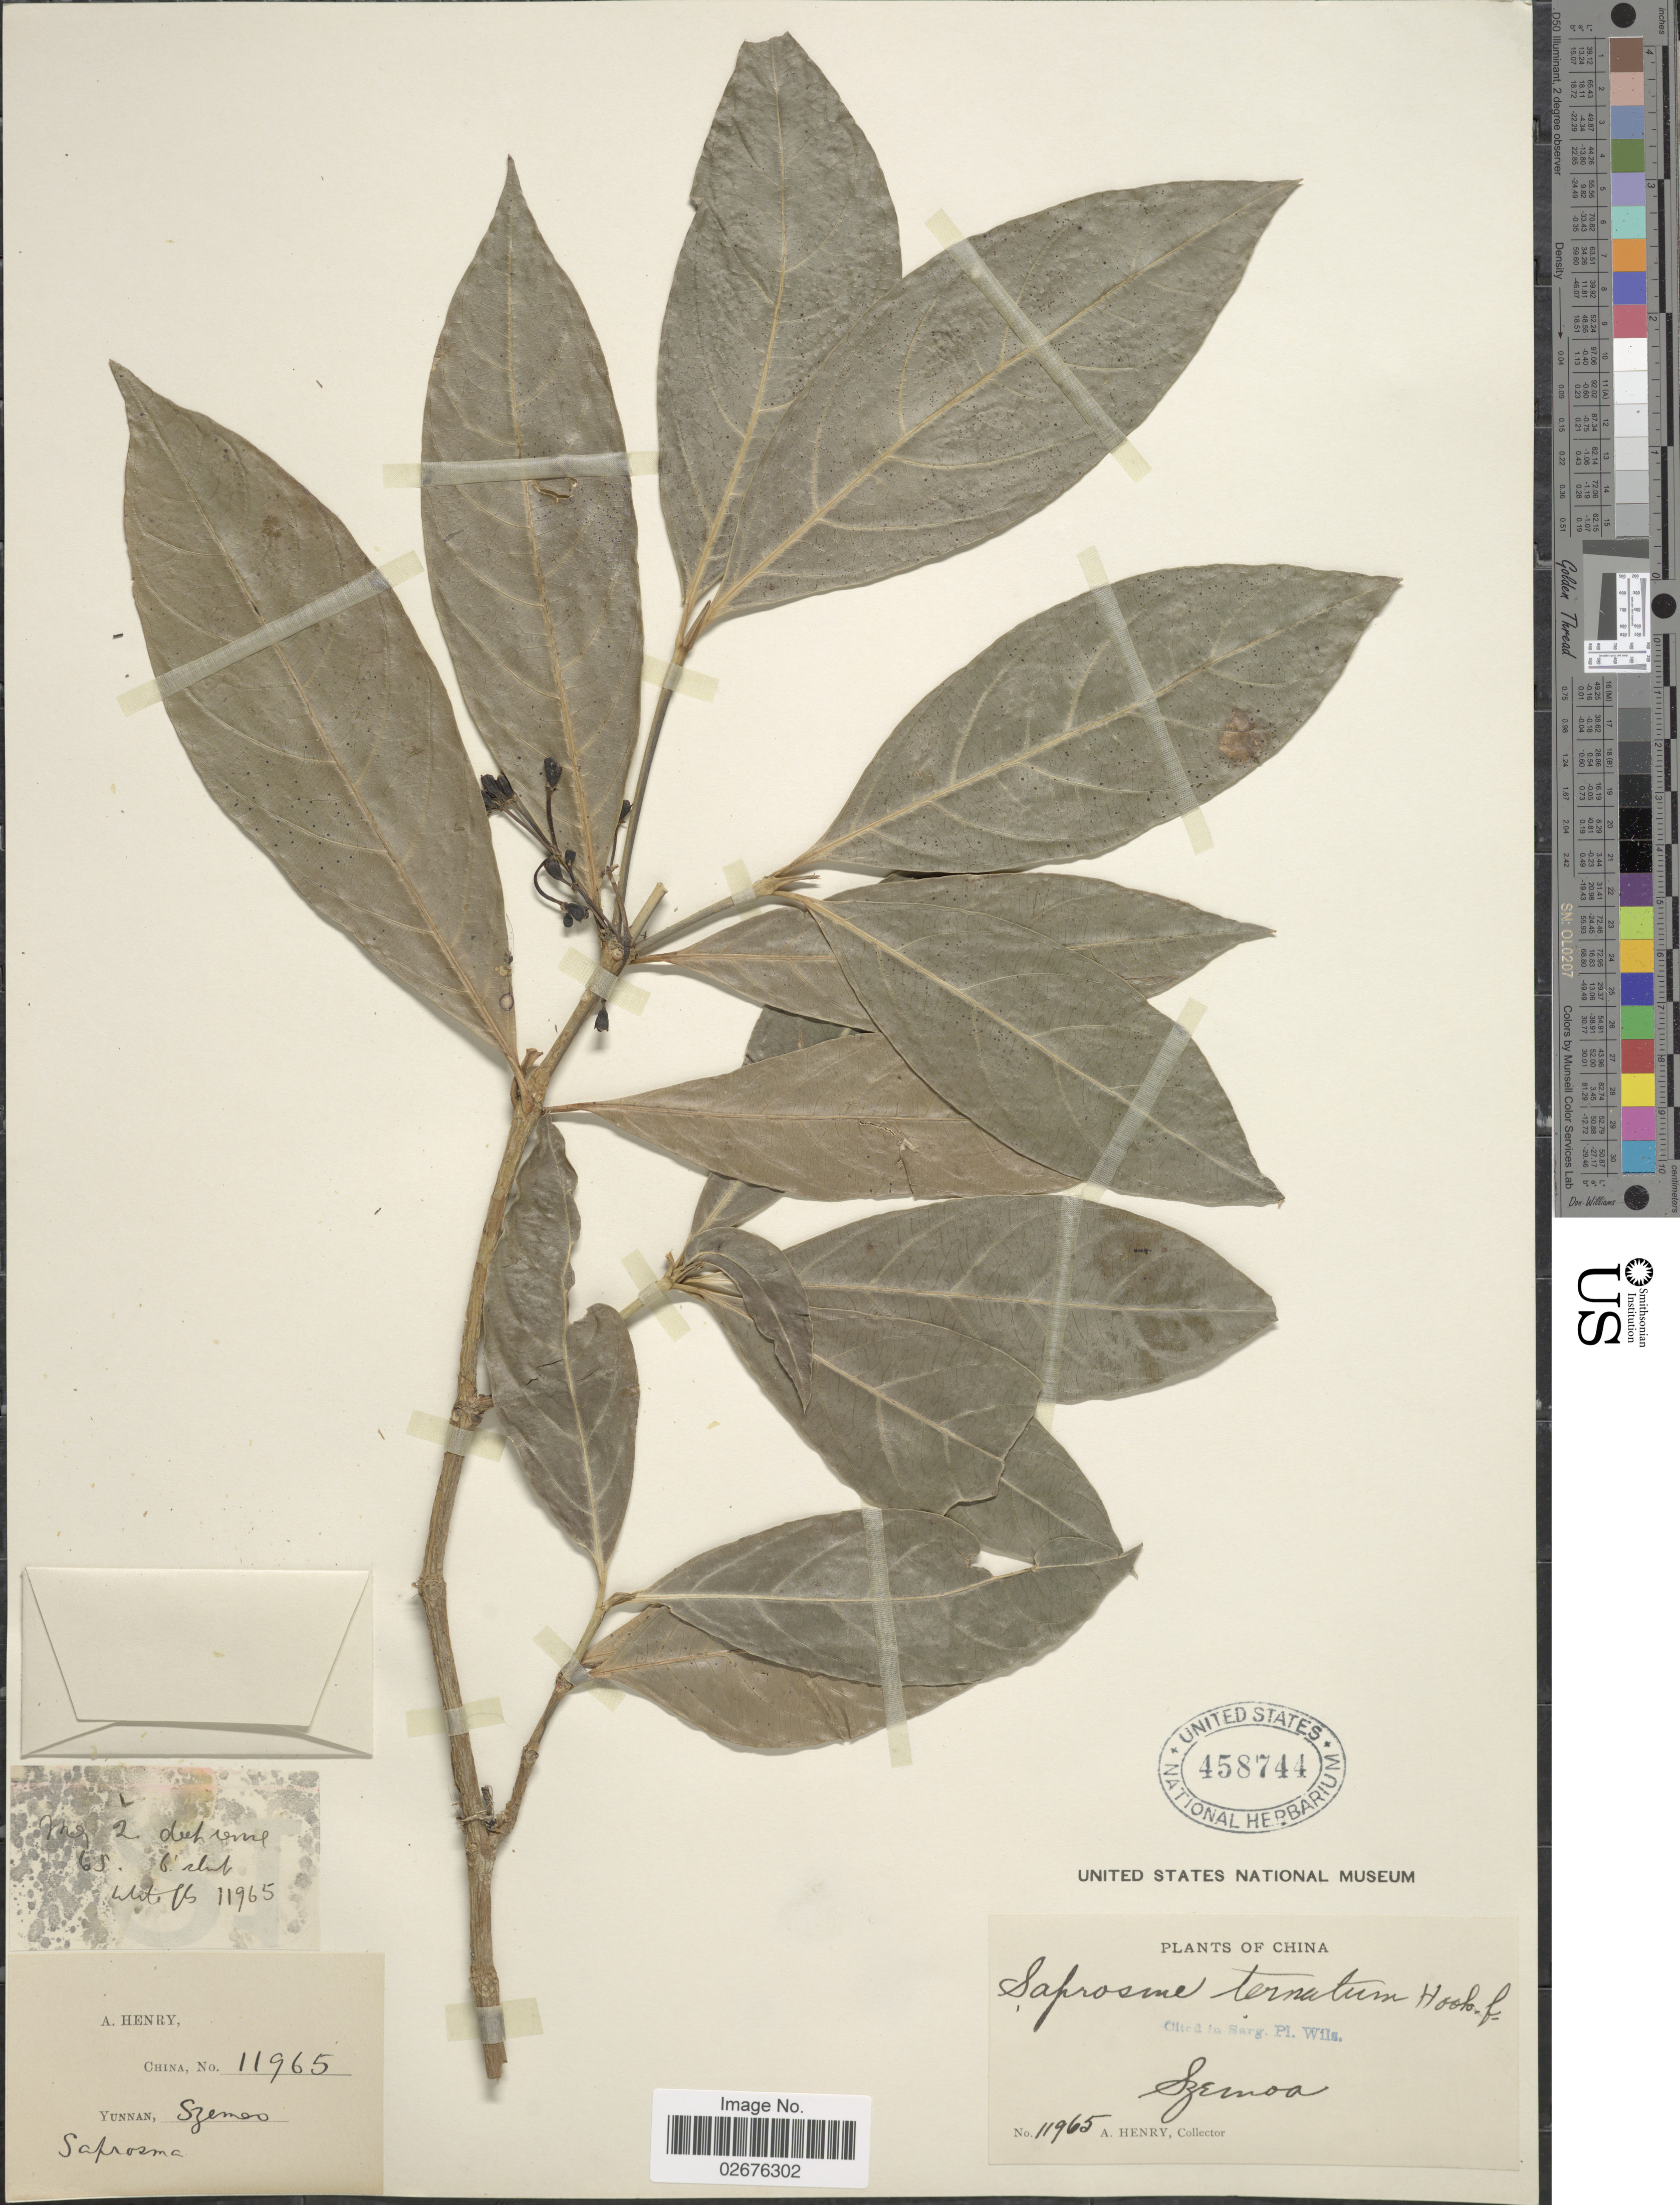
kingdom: Plantae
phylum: Tracheophyta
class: Magnoliopsida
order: Gentianales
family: Rubiaceae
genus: Saprosma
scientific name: Saprosma ternata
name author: (Wall.) Benth. & Hook. f. ex Kurz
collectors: A. Henry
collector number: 11965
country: China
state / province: Yunnan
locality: Szemoa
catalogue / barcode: US 458744